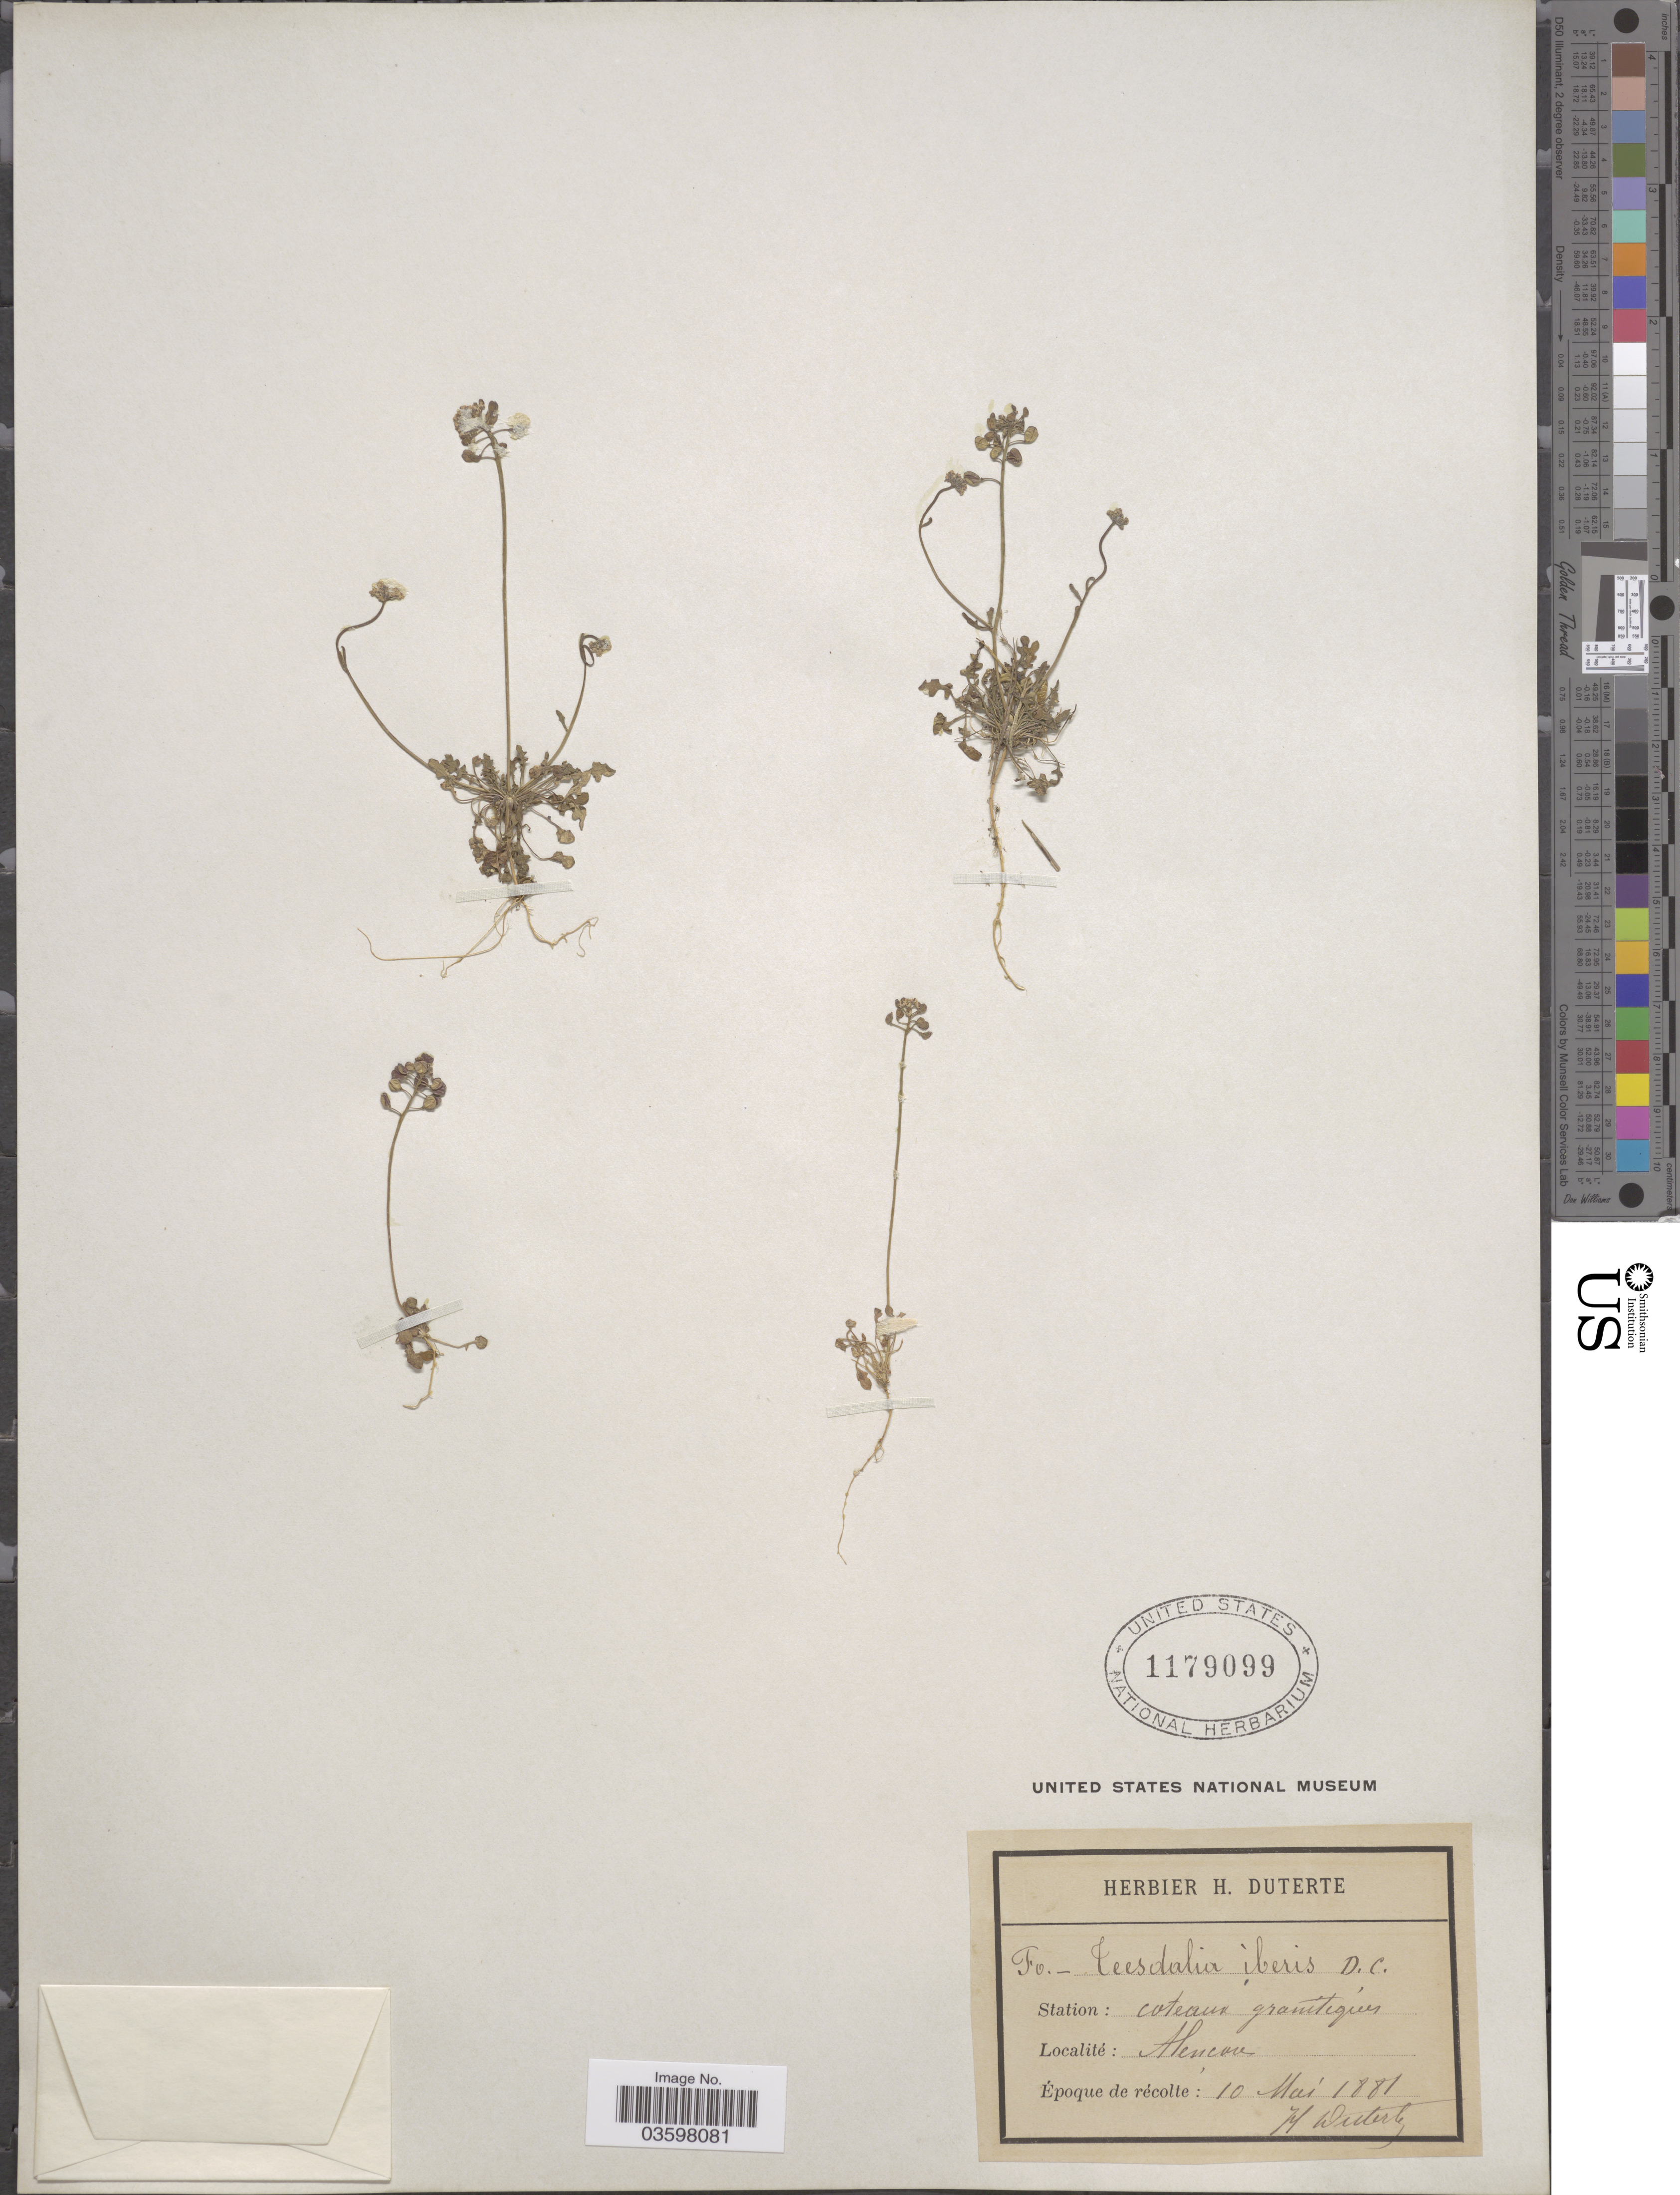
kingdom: Plantae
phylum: Tracheophyta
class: Magnoliopsida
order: Brassicales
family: Brassicaceae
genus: Teesdalia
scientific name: Teesdalia iberis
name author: DC.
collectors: H. Duterte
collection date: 1881-05-10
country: France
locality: Alencon.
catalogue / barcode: US 1179099